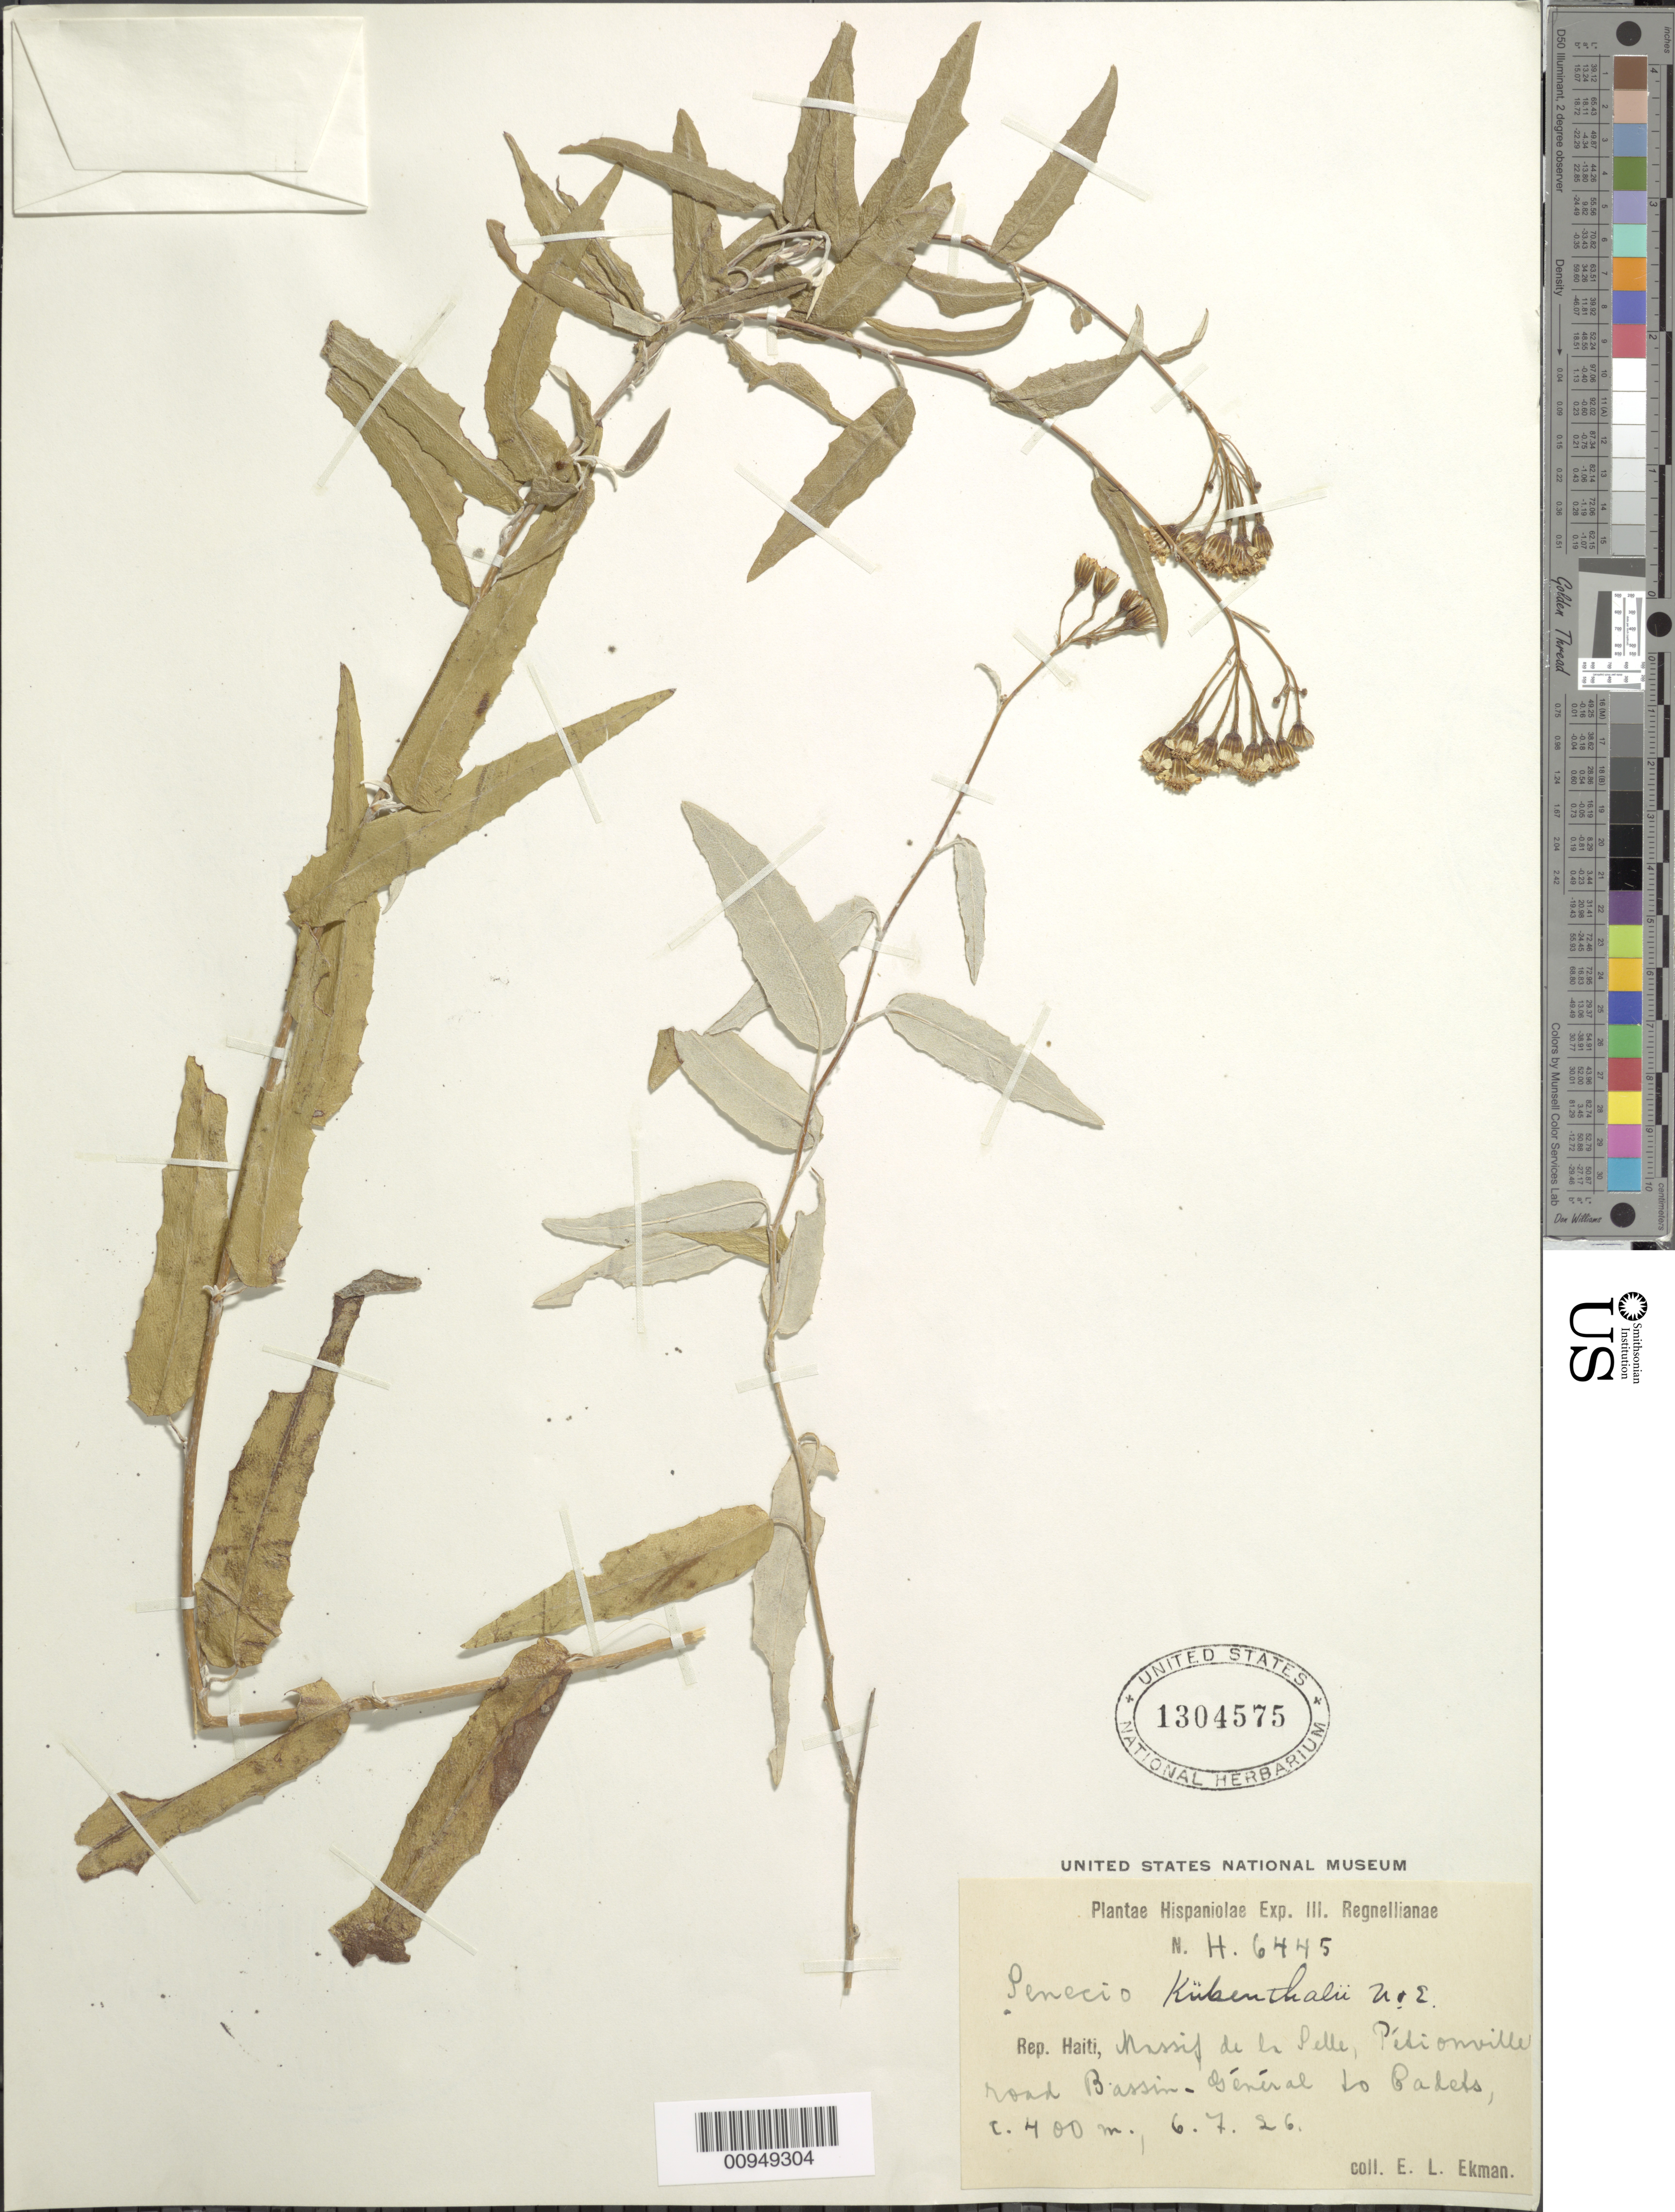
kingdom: Plantae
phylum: Tracheophyta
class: Magnoliopsida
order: Asterales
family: Asteraceae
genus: Senecio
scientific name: Senecio kuekenthalii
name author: Urb. & Ekman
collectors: E. L. Ekman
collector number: H 6445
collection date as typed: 06 Jul 1926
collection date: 1926-07-06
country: Haiti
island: Hispaniola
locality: Massif de la Selle, Pétionville, road Bassin-Général to Cadets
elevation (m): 400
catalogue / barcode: US 1304575